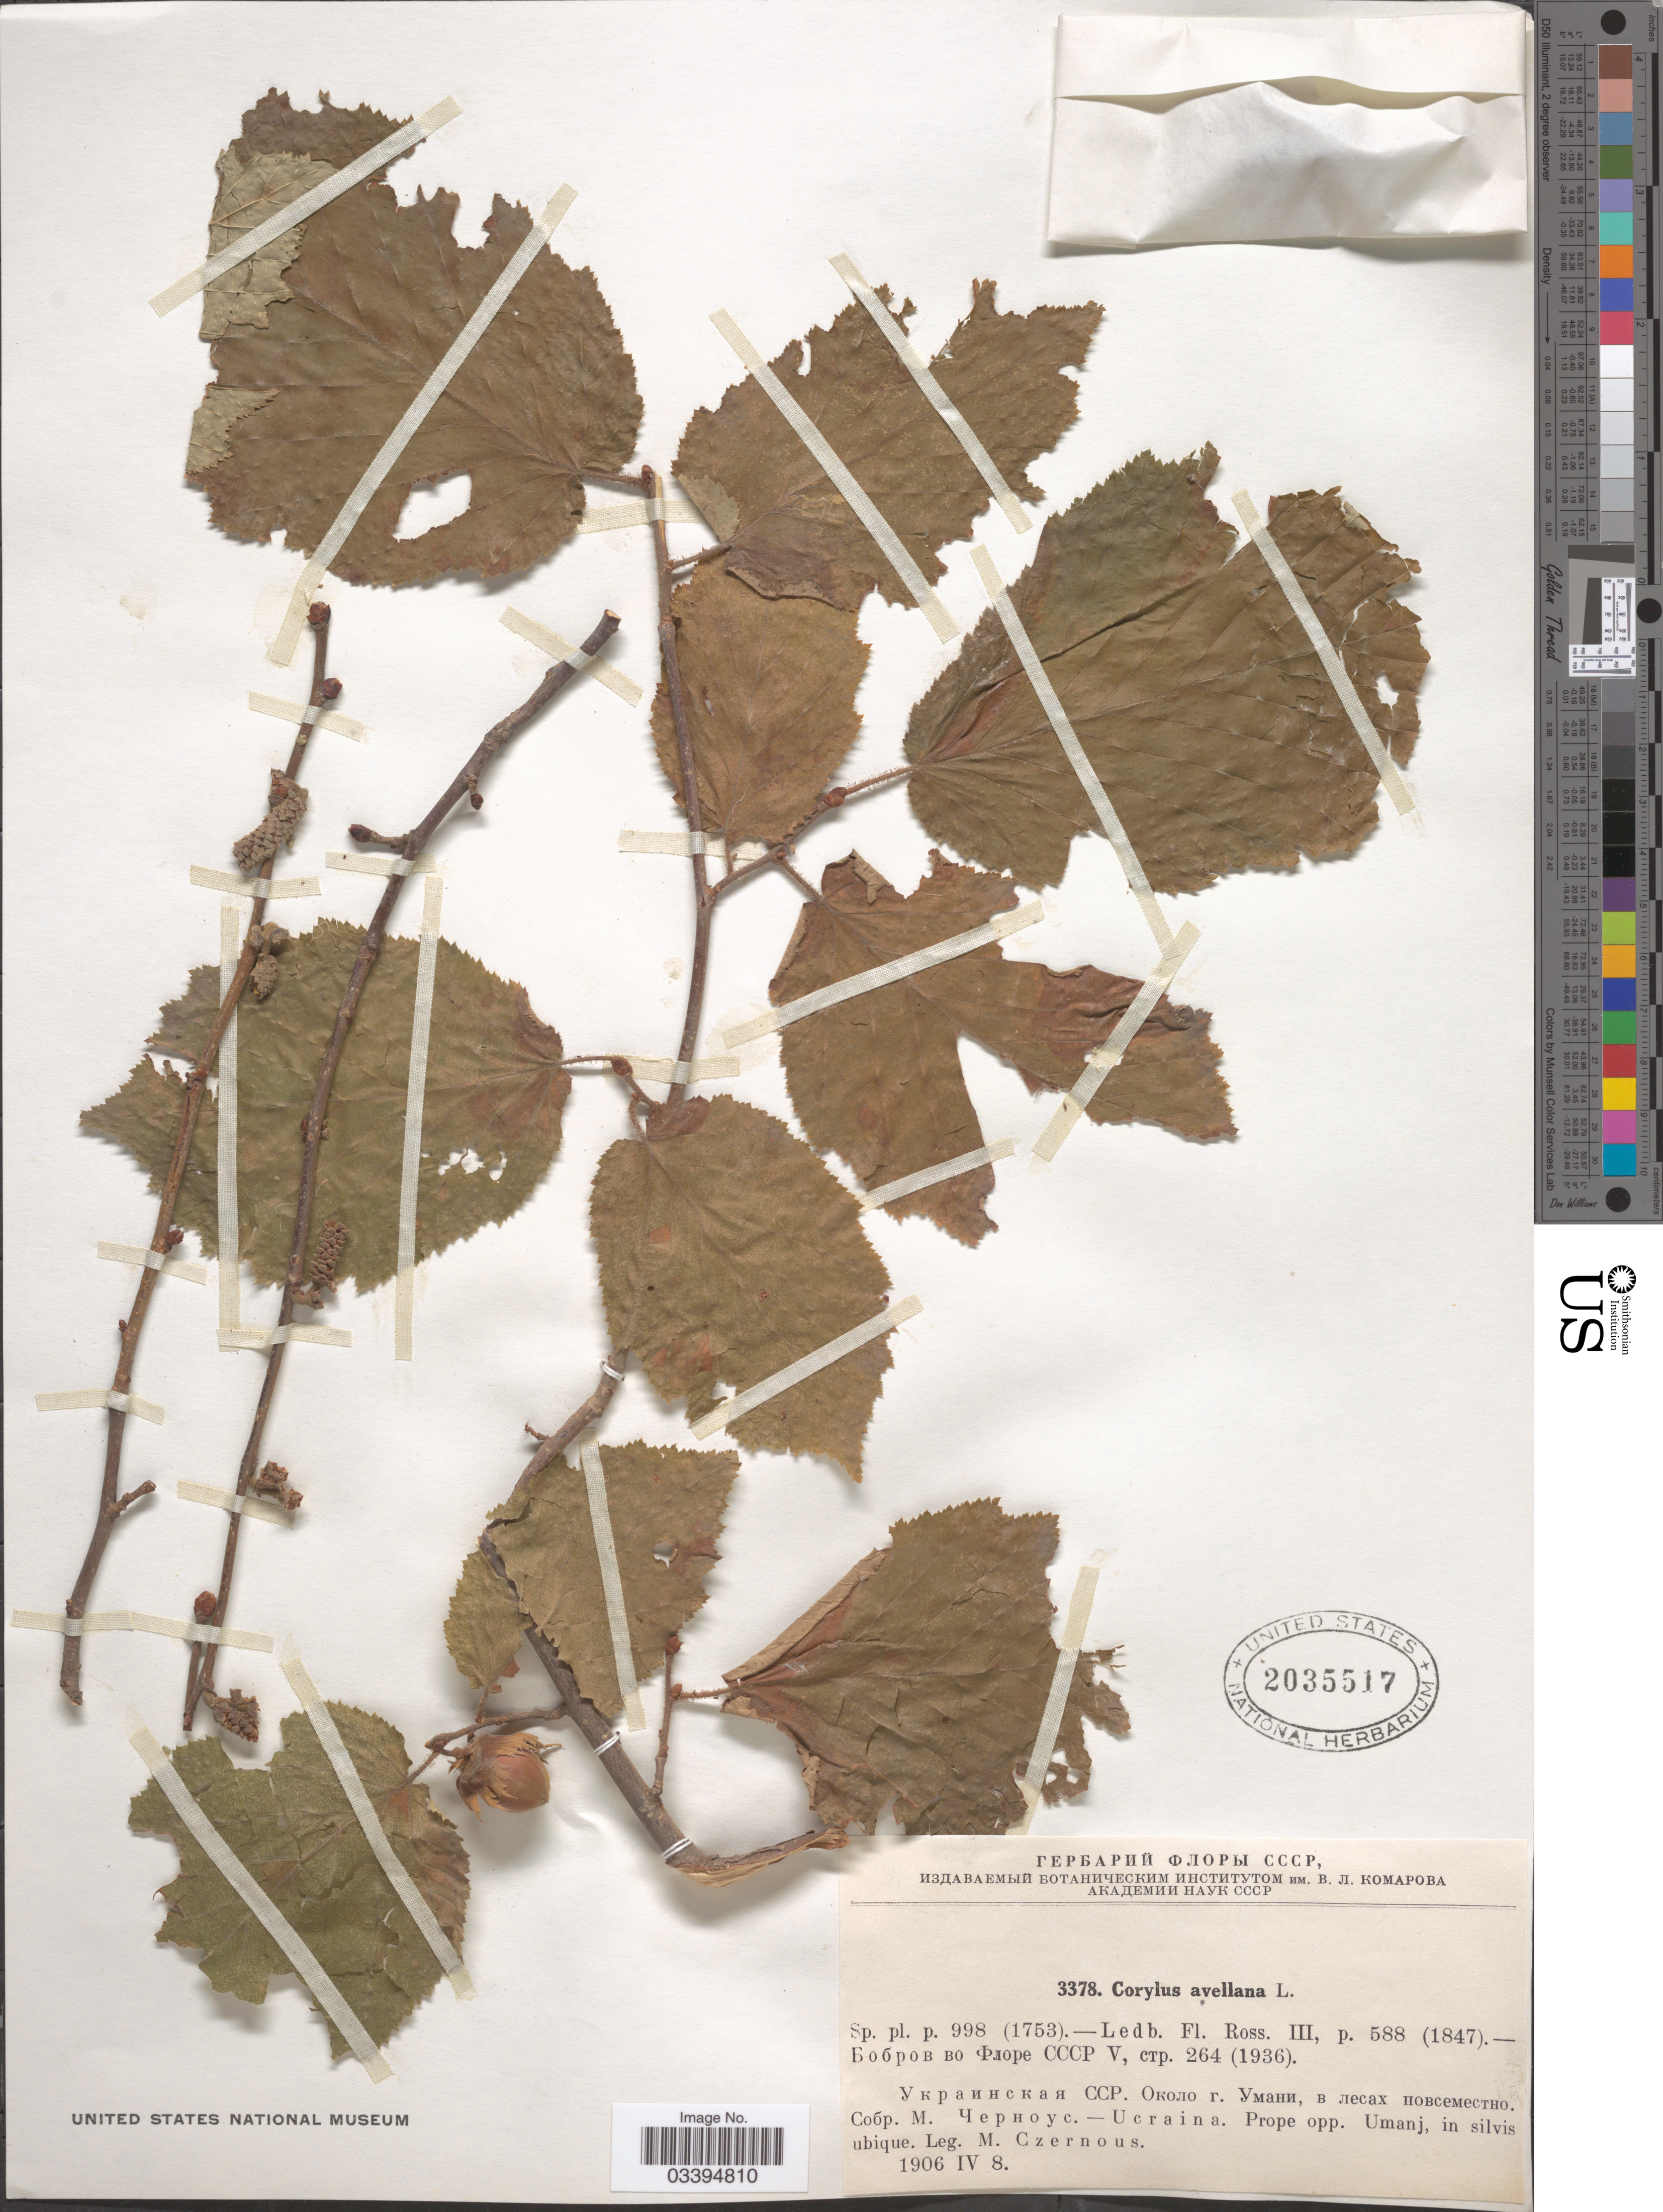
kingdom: Plantae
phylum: Tracheophyta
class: Magnoliopsida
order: Fagales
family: Betulaceae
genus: Corylus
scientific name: Corylus avellana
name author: L.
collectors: M. Czernous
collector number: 3378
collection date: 1906-04-08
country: Ukraine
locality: X - Prope opp. Umanj, in silvis ubique.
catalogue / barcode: US 2035517